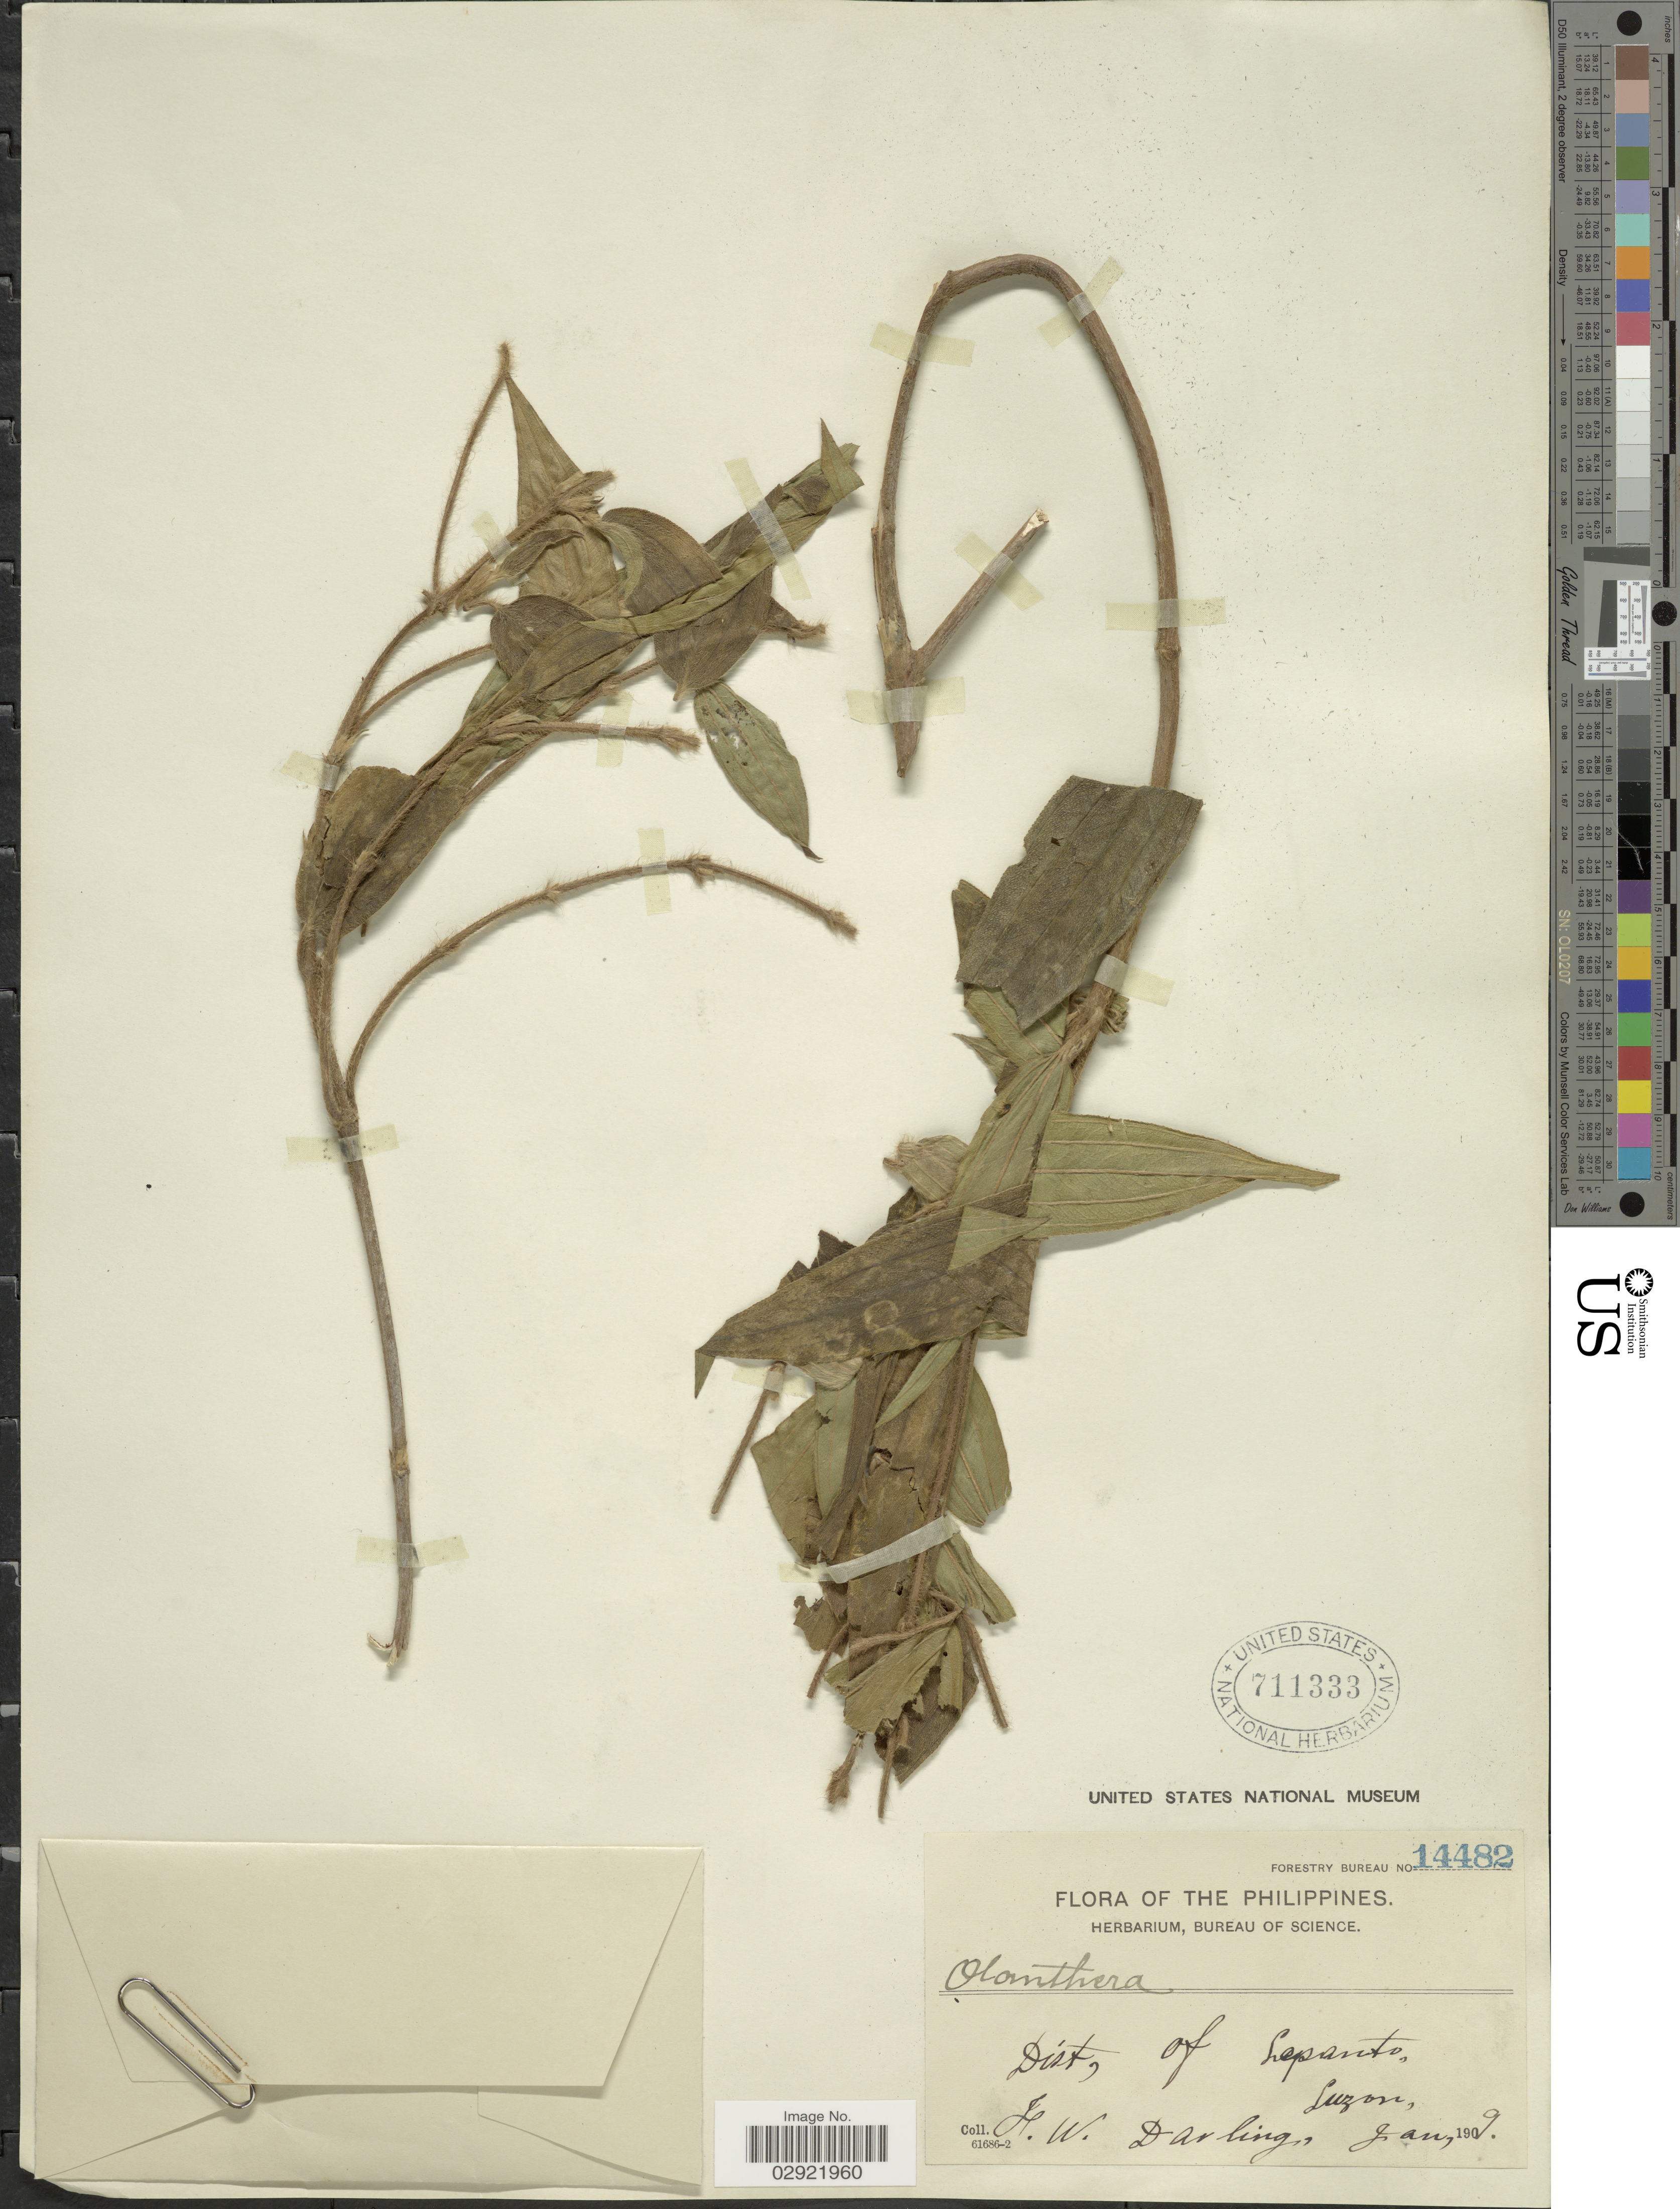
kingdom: Plantae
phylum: Tracheophyta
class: Magnoliopsida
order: Myrtales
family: Melastomataceae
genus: Melastoma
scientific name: Melastoma sp.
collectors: F. Darling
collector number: Forestry Bureau 14482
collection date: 1909-01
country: Philippines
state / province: Cordillera (Administrative Region)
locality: Dist. of Lepanto, Luzon.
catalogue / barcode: US 711333